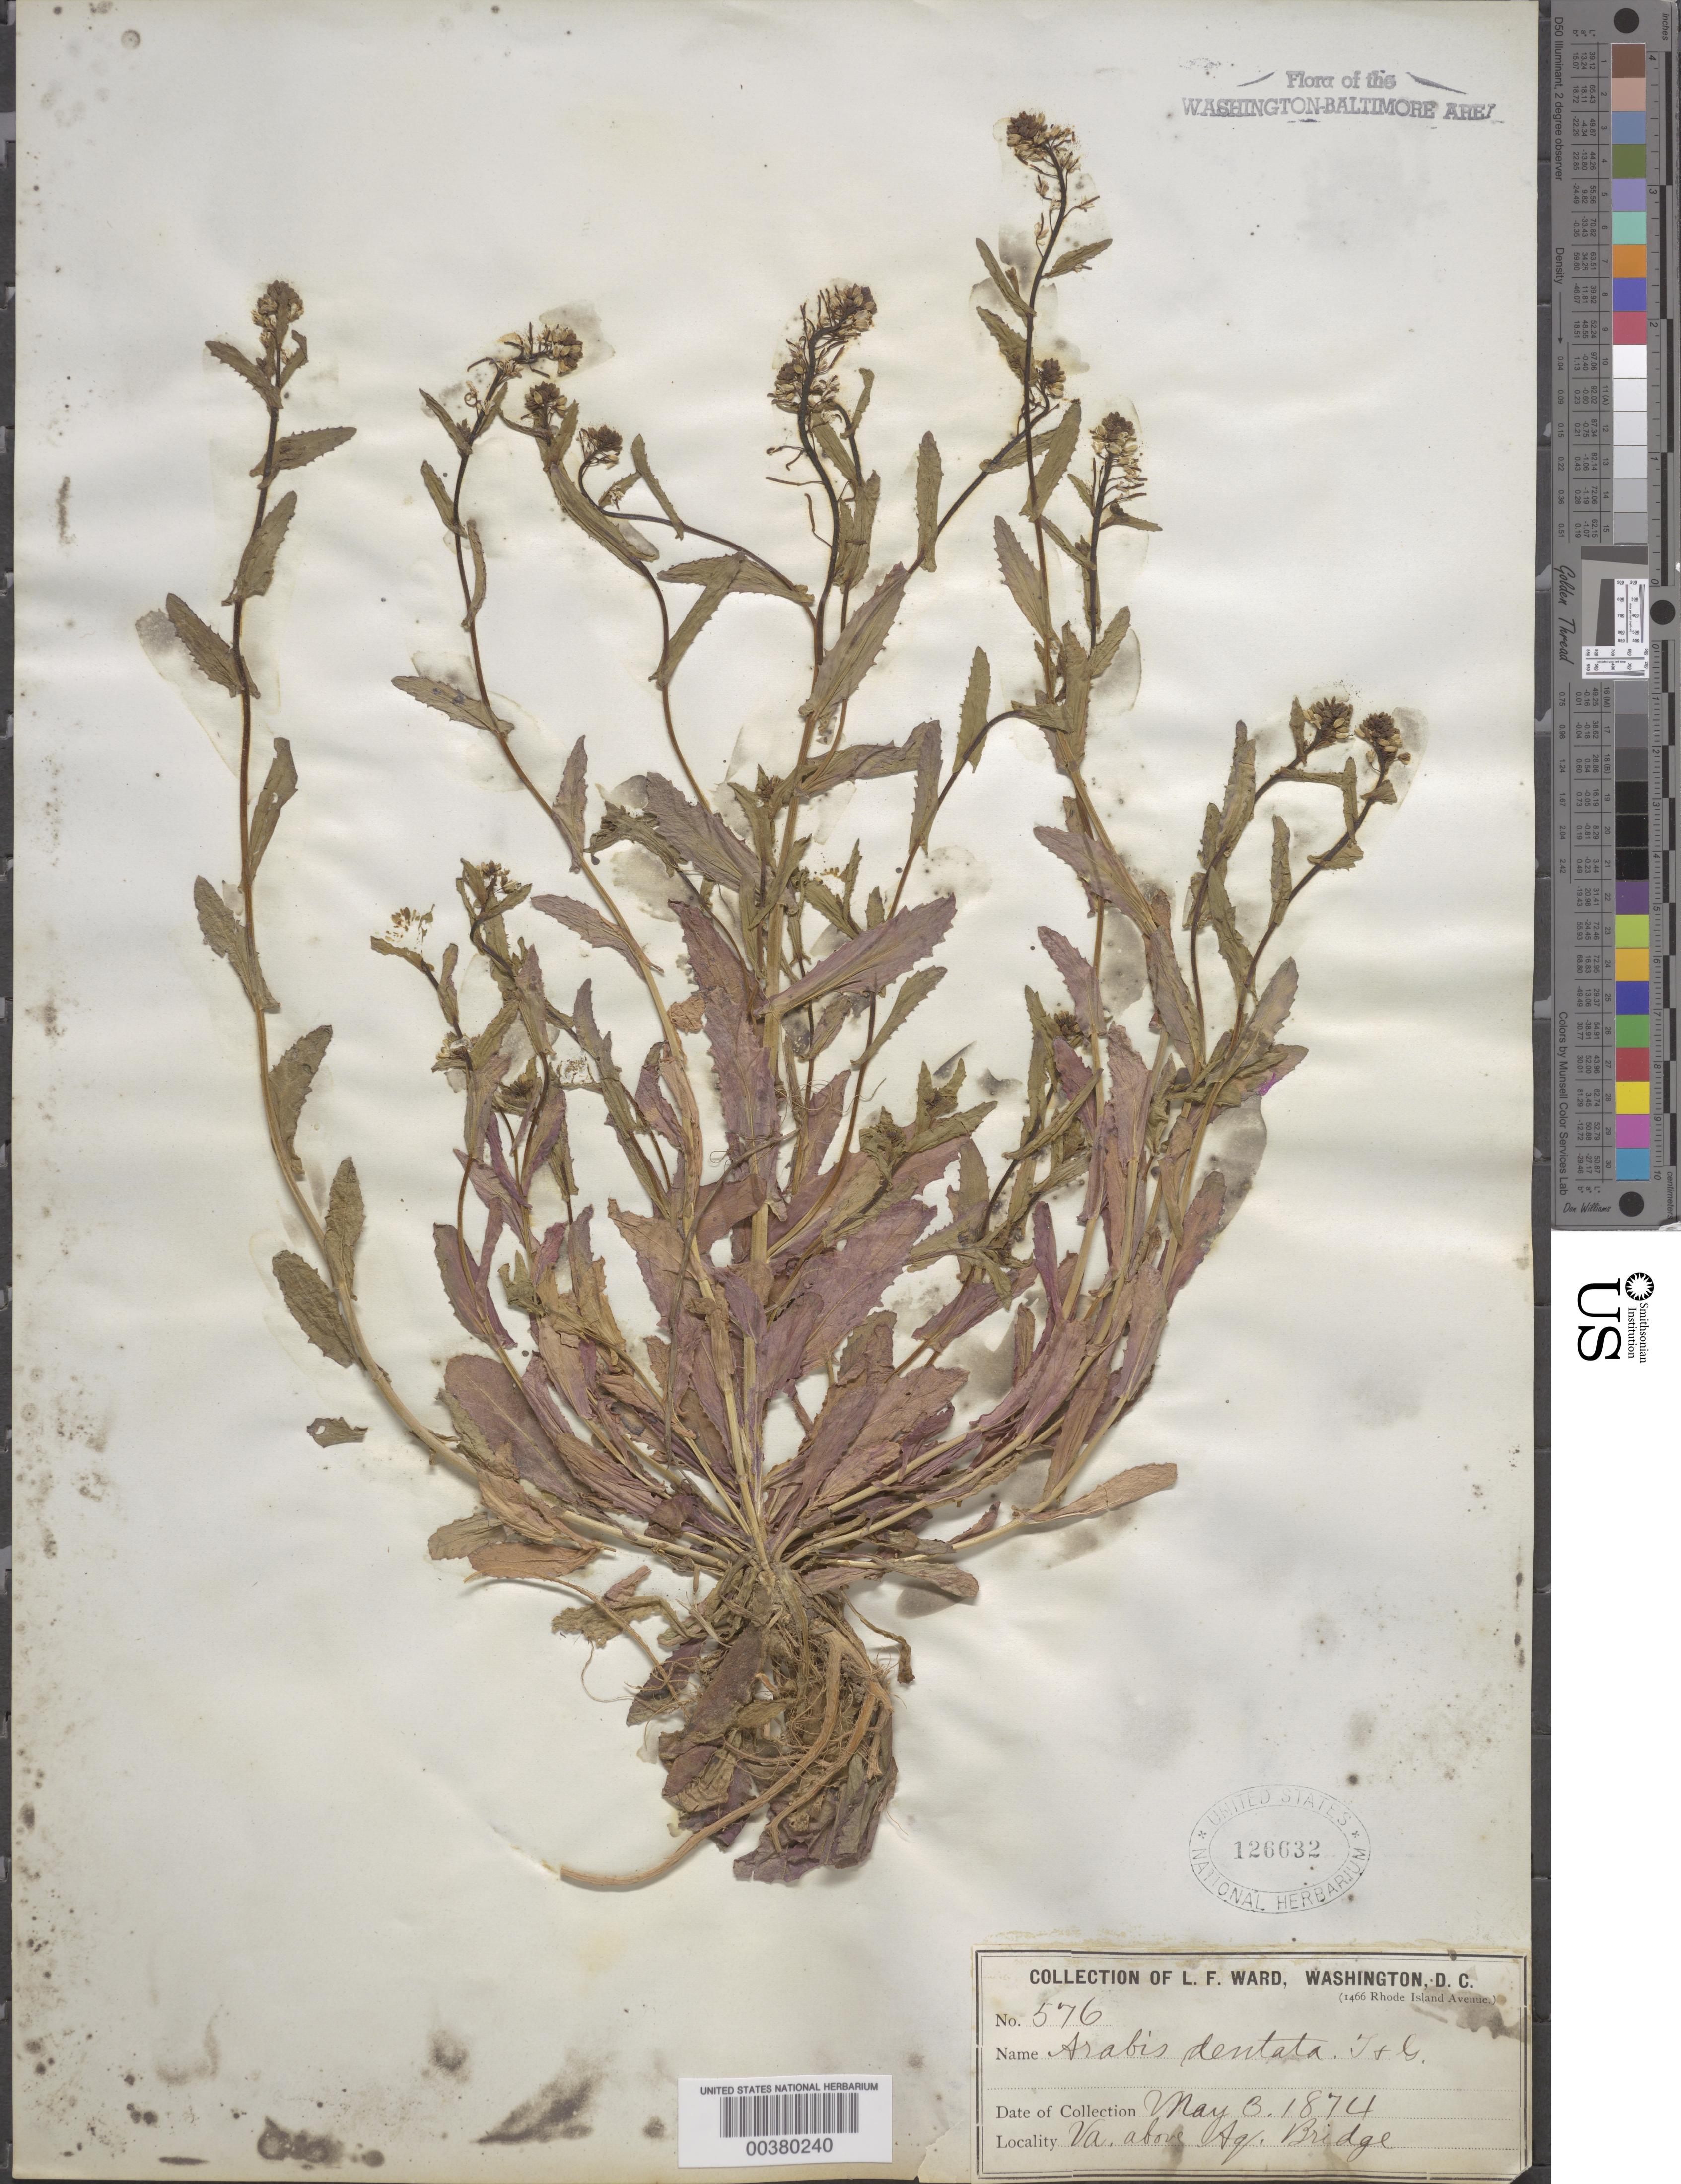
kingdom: Plantae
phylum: Tracheophyta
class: Magnoliopsida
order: Brassicales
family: Brassicaceae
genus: Boechera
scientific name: Boechera shortii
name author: (Fernald) Al-Shehbaz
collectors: L. F. Ward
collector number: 576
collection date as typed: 03 May 1874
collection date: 1874-05-03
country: United States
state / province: Virginia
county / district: Fairfax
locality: Above Aqueduct Bridge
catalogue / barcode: US 126632